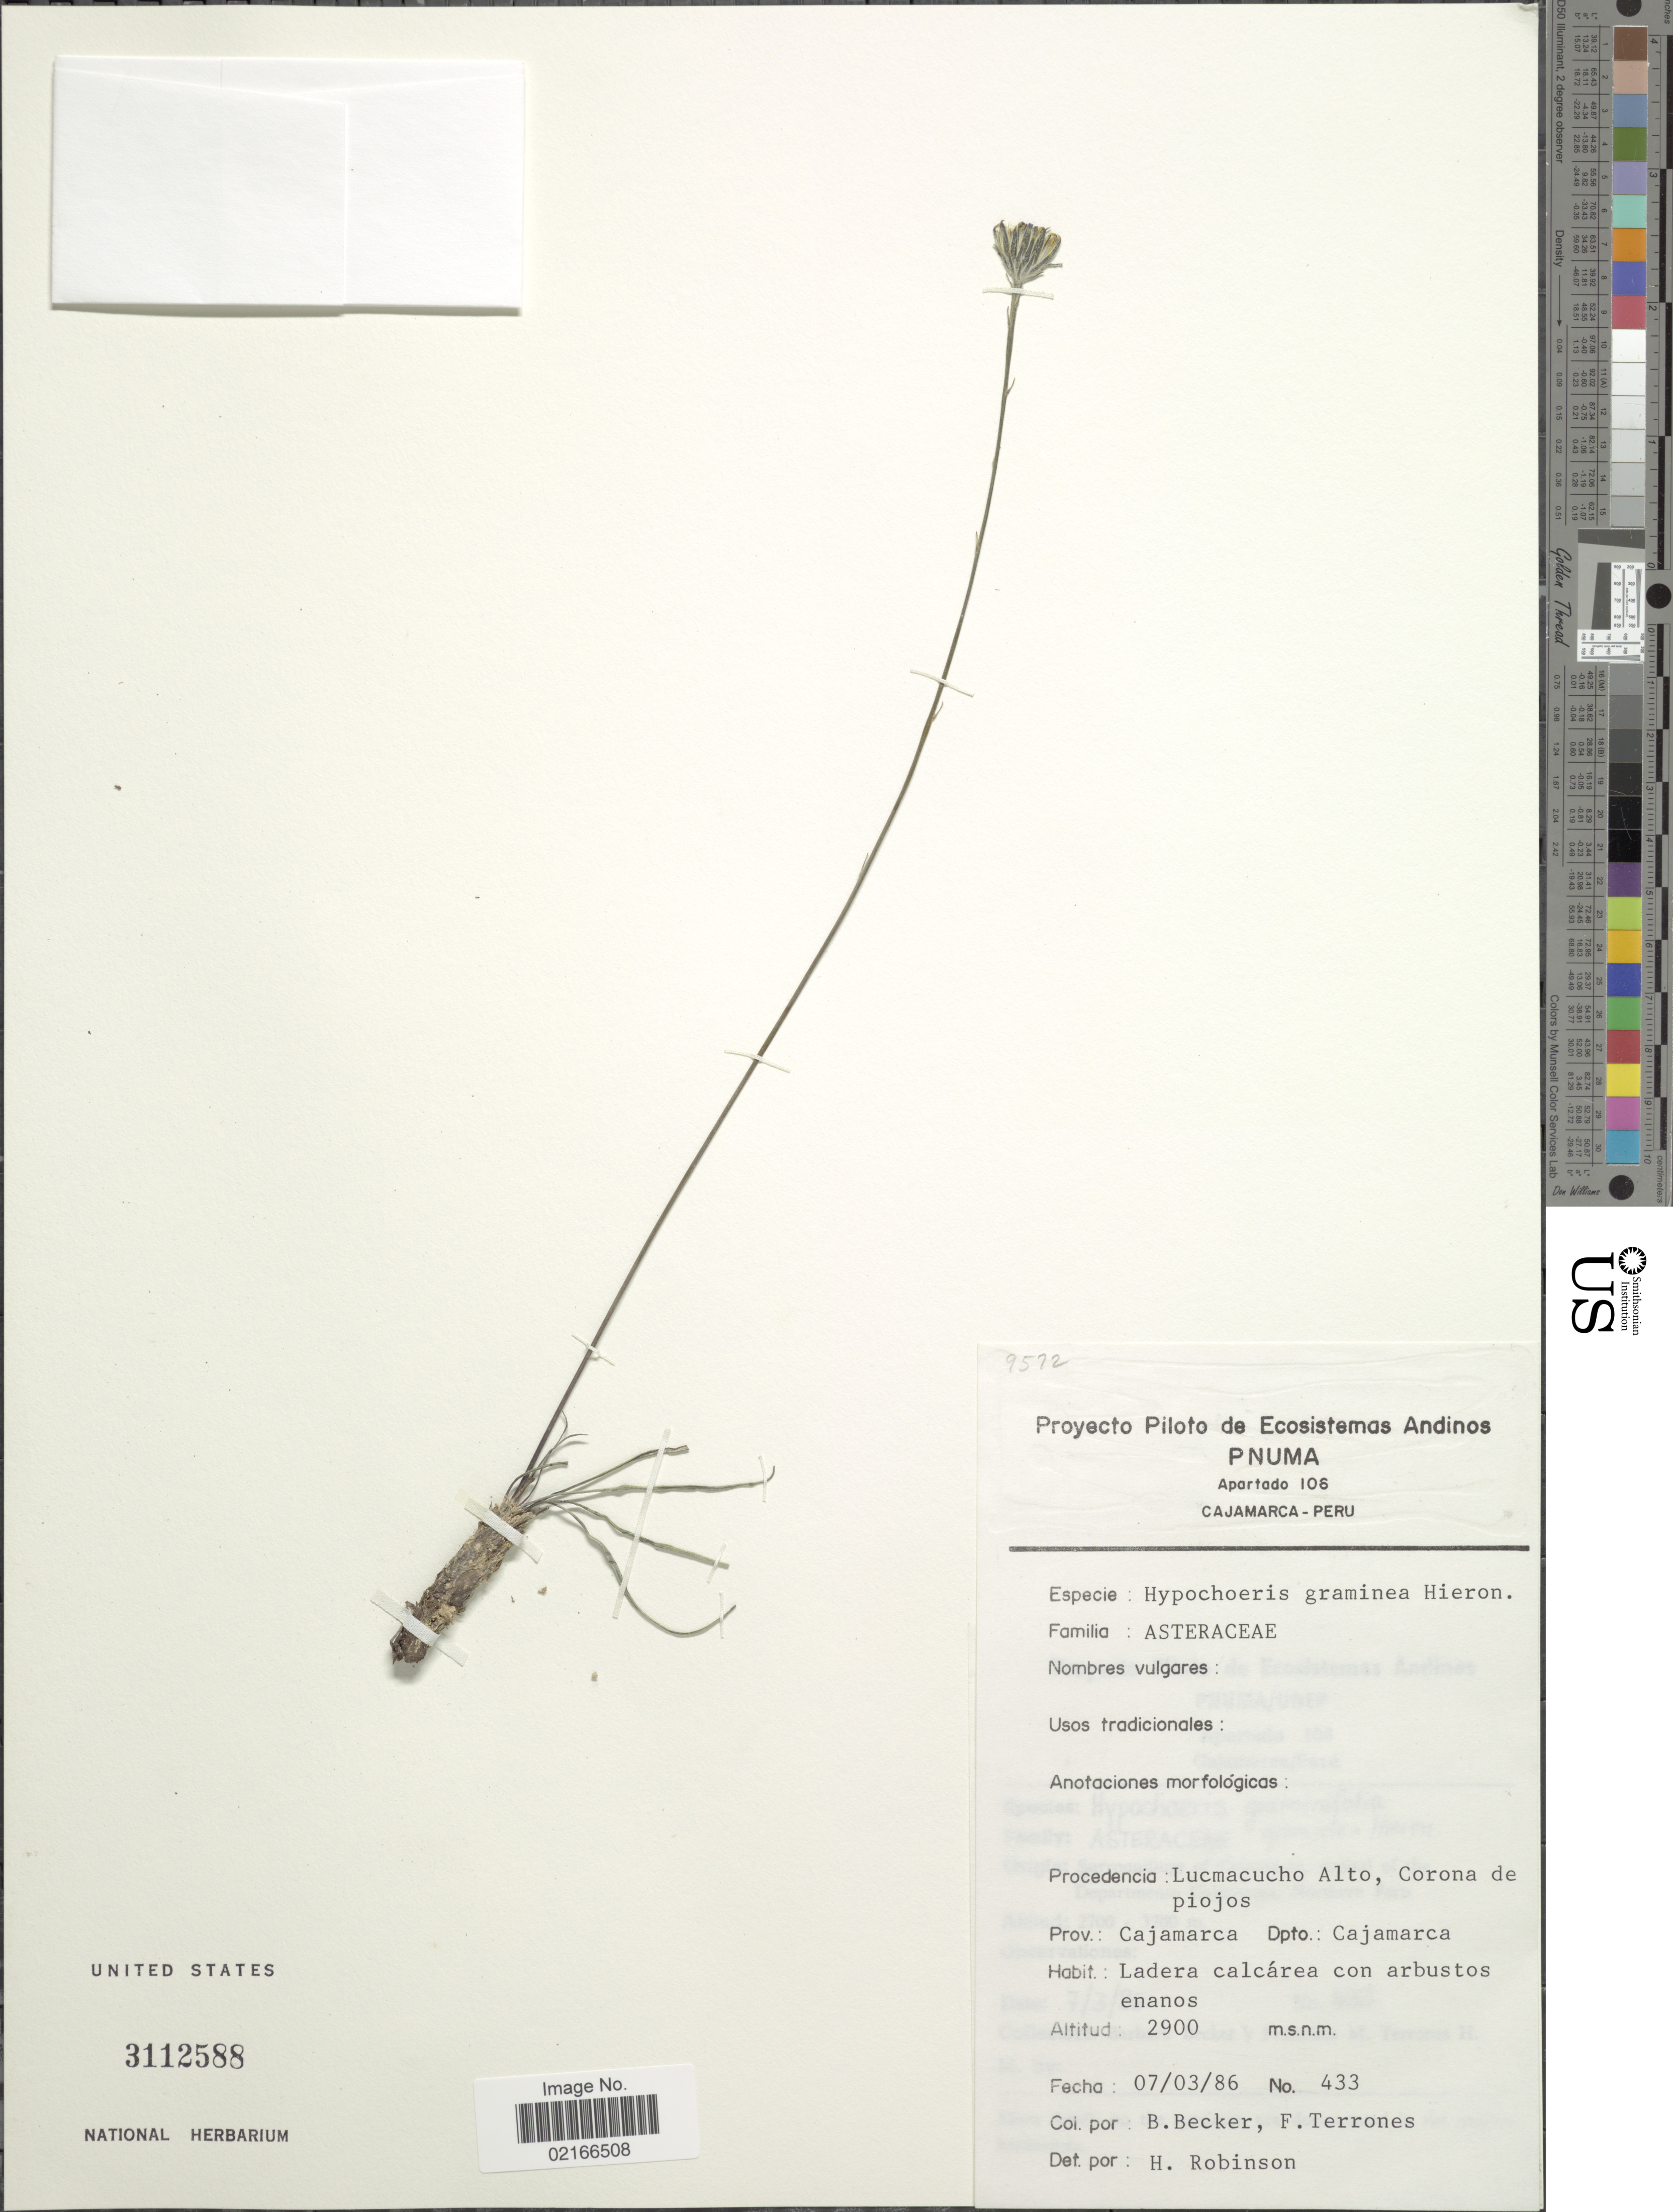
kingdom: Plantae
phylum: Tracheophyta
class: Magnoliopsida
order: Asterales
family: Asteraceae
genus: Hypochaeris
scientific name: Hypochaeris graminea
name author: Hieron.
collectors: B. Becker & F. Terrones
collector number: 433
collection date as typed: Transcribed d/m/y: 7/3/86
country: Peru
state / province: Cajamarca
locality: Lucmacucho Alto, Corona de piojos. Prov. Cajamarca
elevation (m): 2900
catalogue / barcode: US 3112588